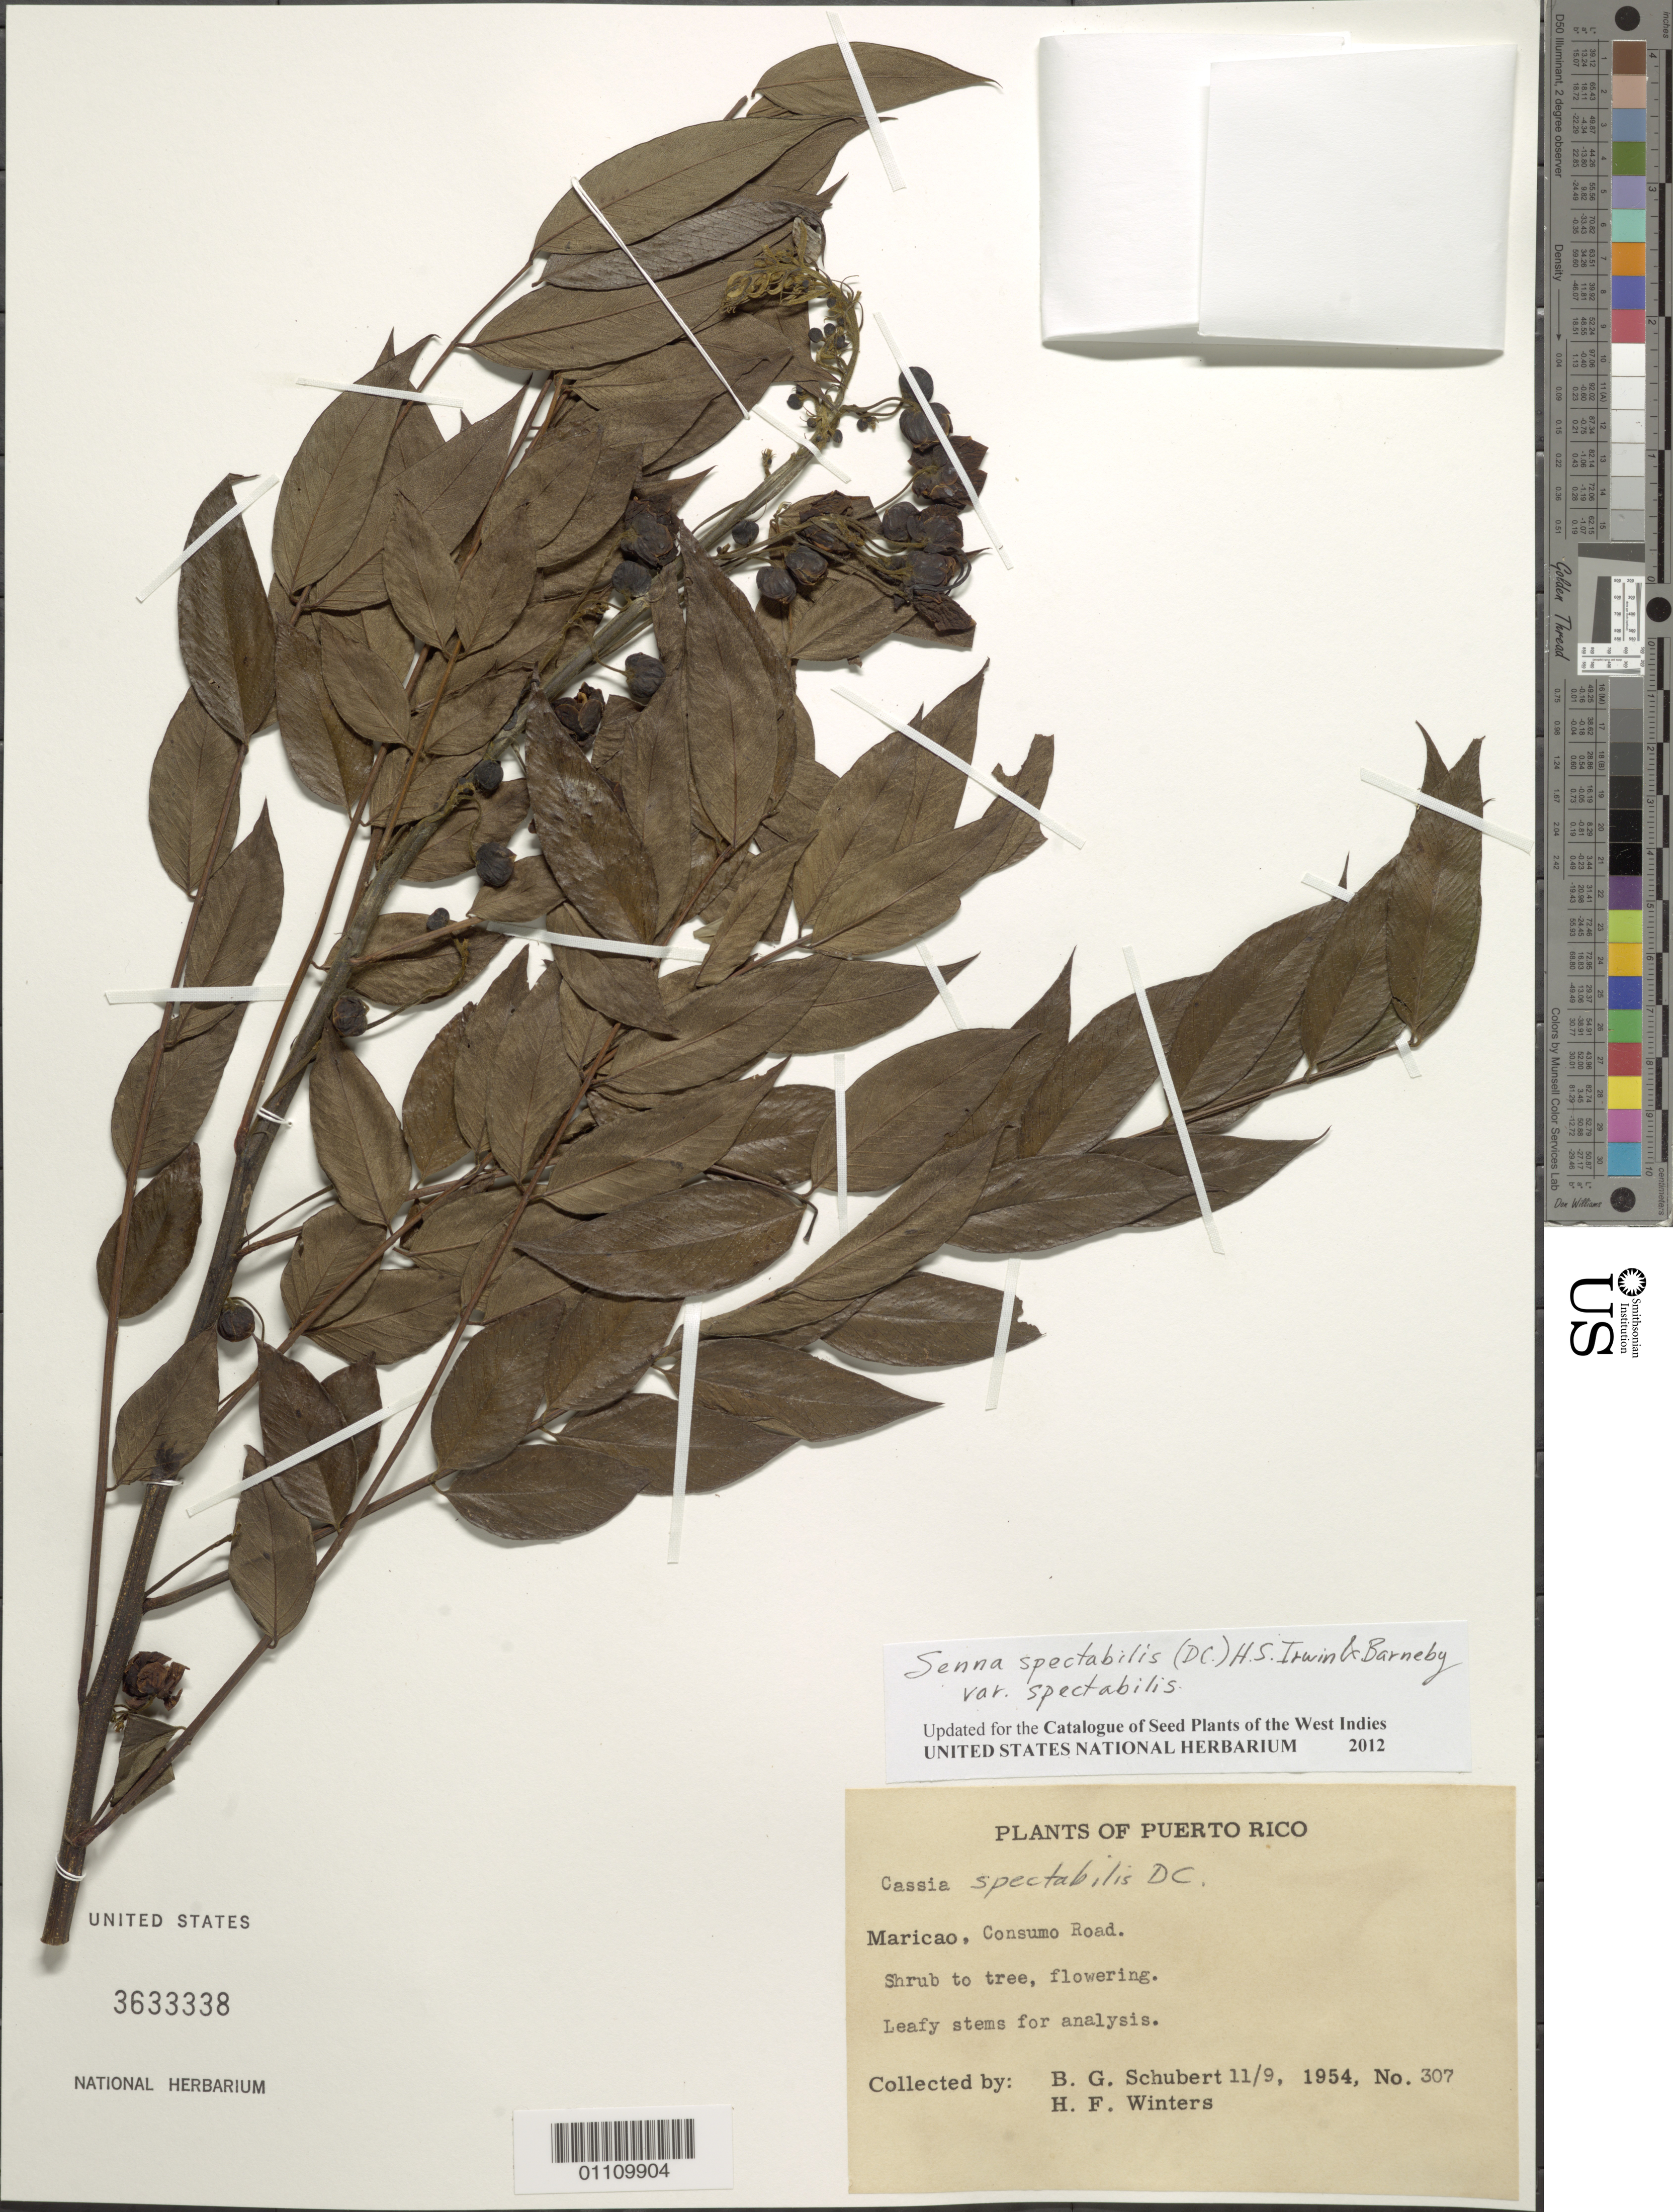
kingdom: Plantae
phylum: Tracheophyta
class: Magnoliopsida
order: Fabales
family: Fabaceae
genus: Senna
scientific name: Senna spectabilis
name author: (DC.) H.S. Irwin & Barneby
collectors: B. Schubert & H. Winters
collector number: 307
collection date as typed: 09 Nov 1954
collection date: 1954-11-09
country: Puerto Rico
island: Puerto Rico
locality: Maricao, Consumo Road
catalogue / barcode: US 3633338